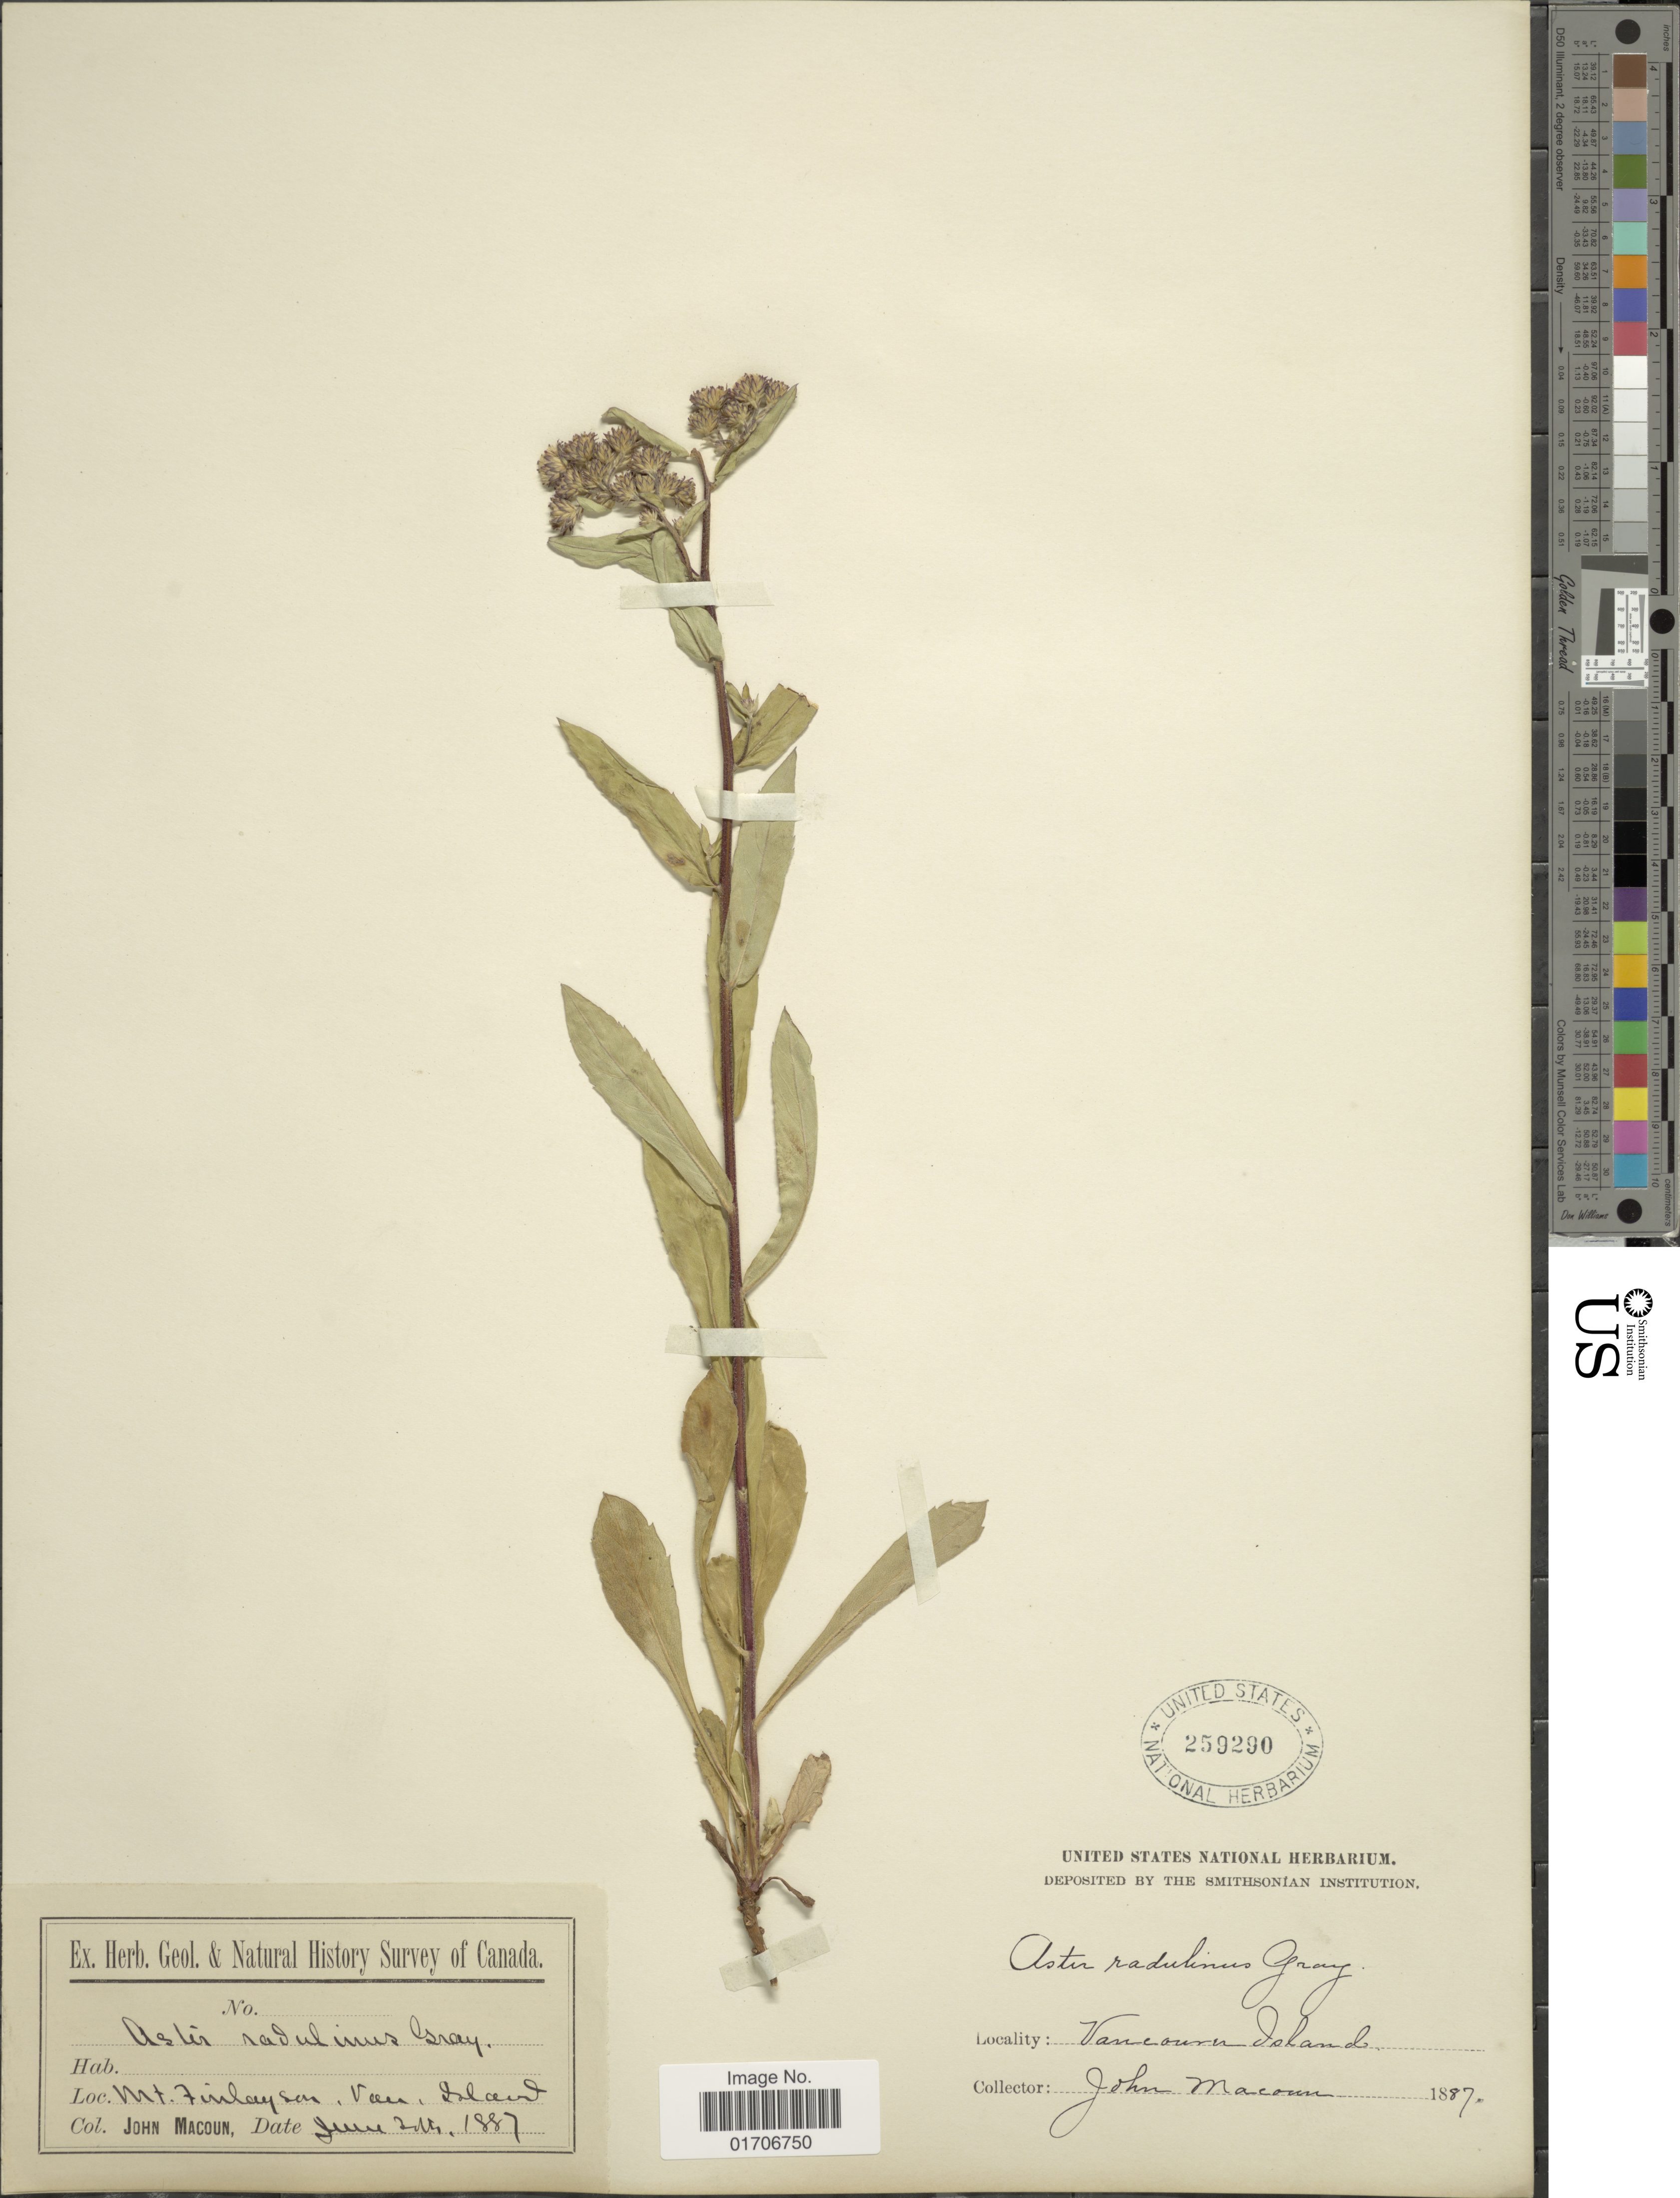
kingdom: Plantae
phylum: Tracheophyta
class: Magnoliopsida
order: Asterales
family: Asteraceae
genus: Eurybia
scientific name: Eurybia radulina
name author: (A. Gray) G.L. Nesom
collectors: J. Macoun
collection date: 1887-06-02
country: Canada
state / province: British Columbia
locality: Mt. Finlaysan. Van. Island.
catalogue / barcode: US 259290